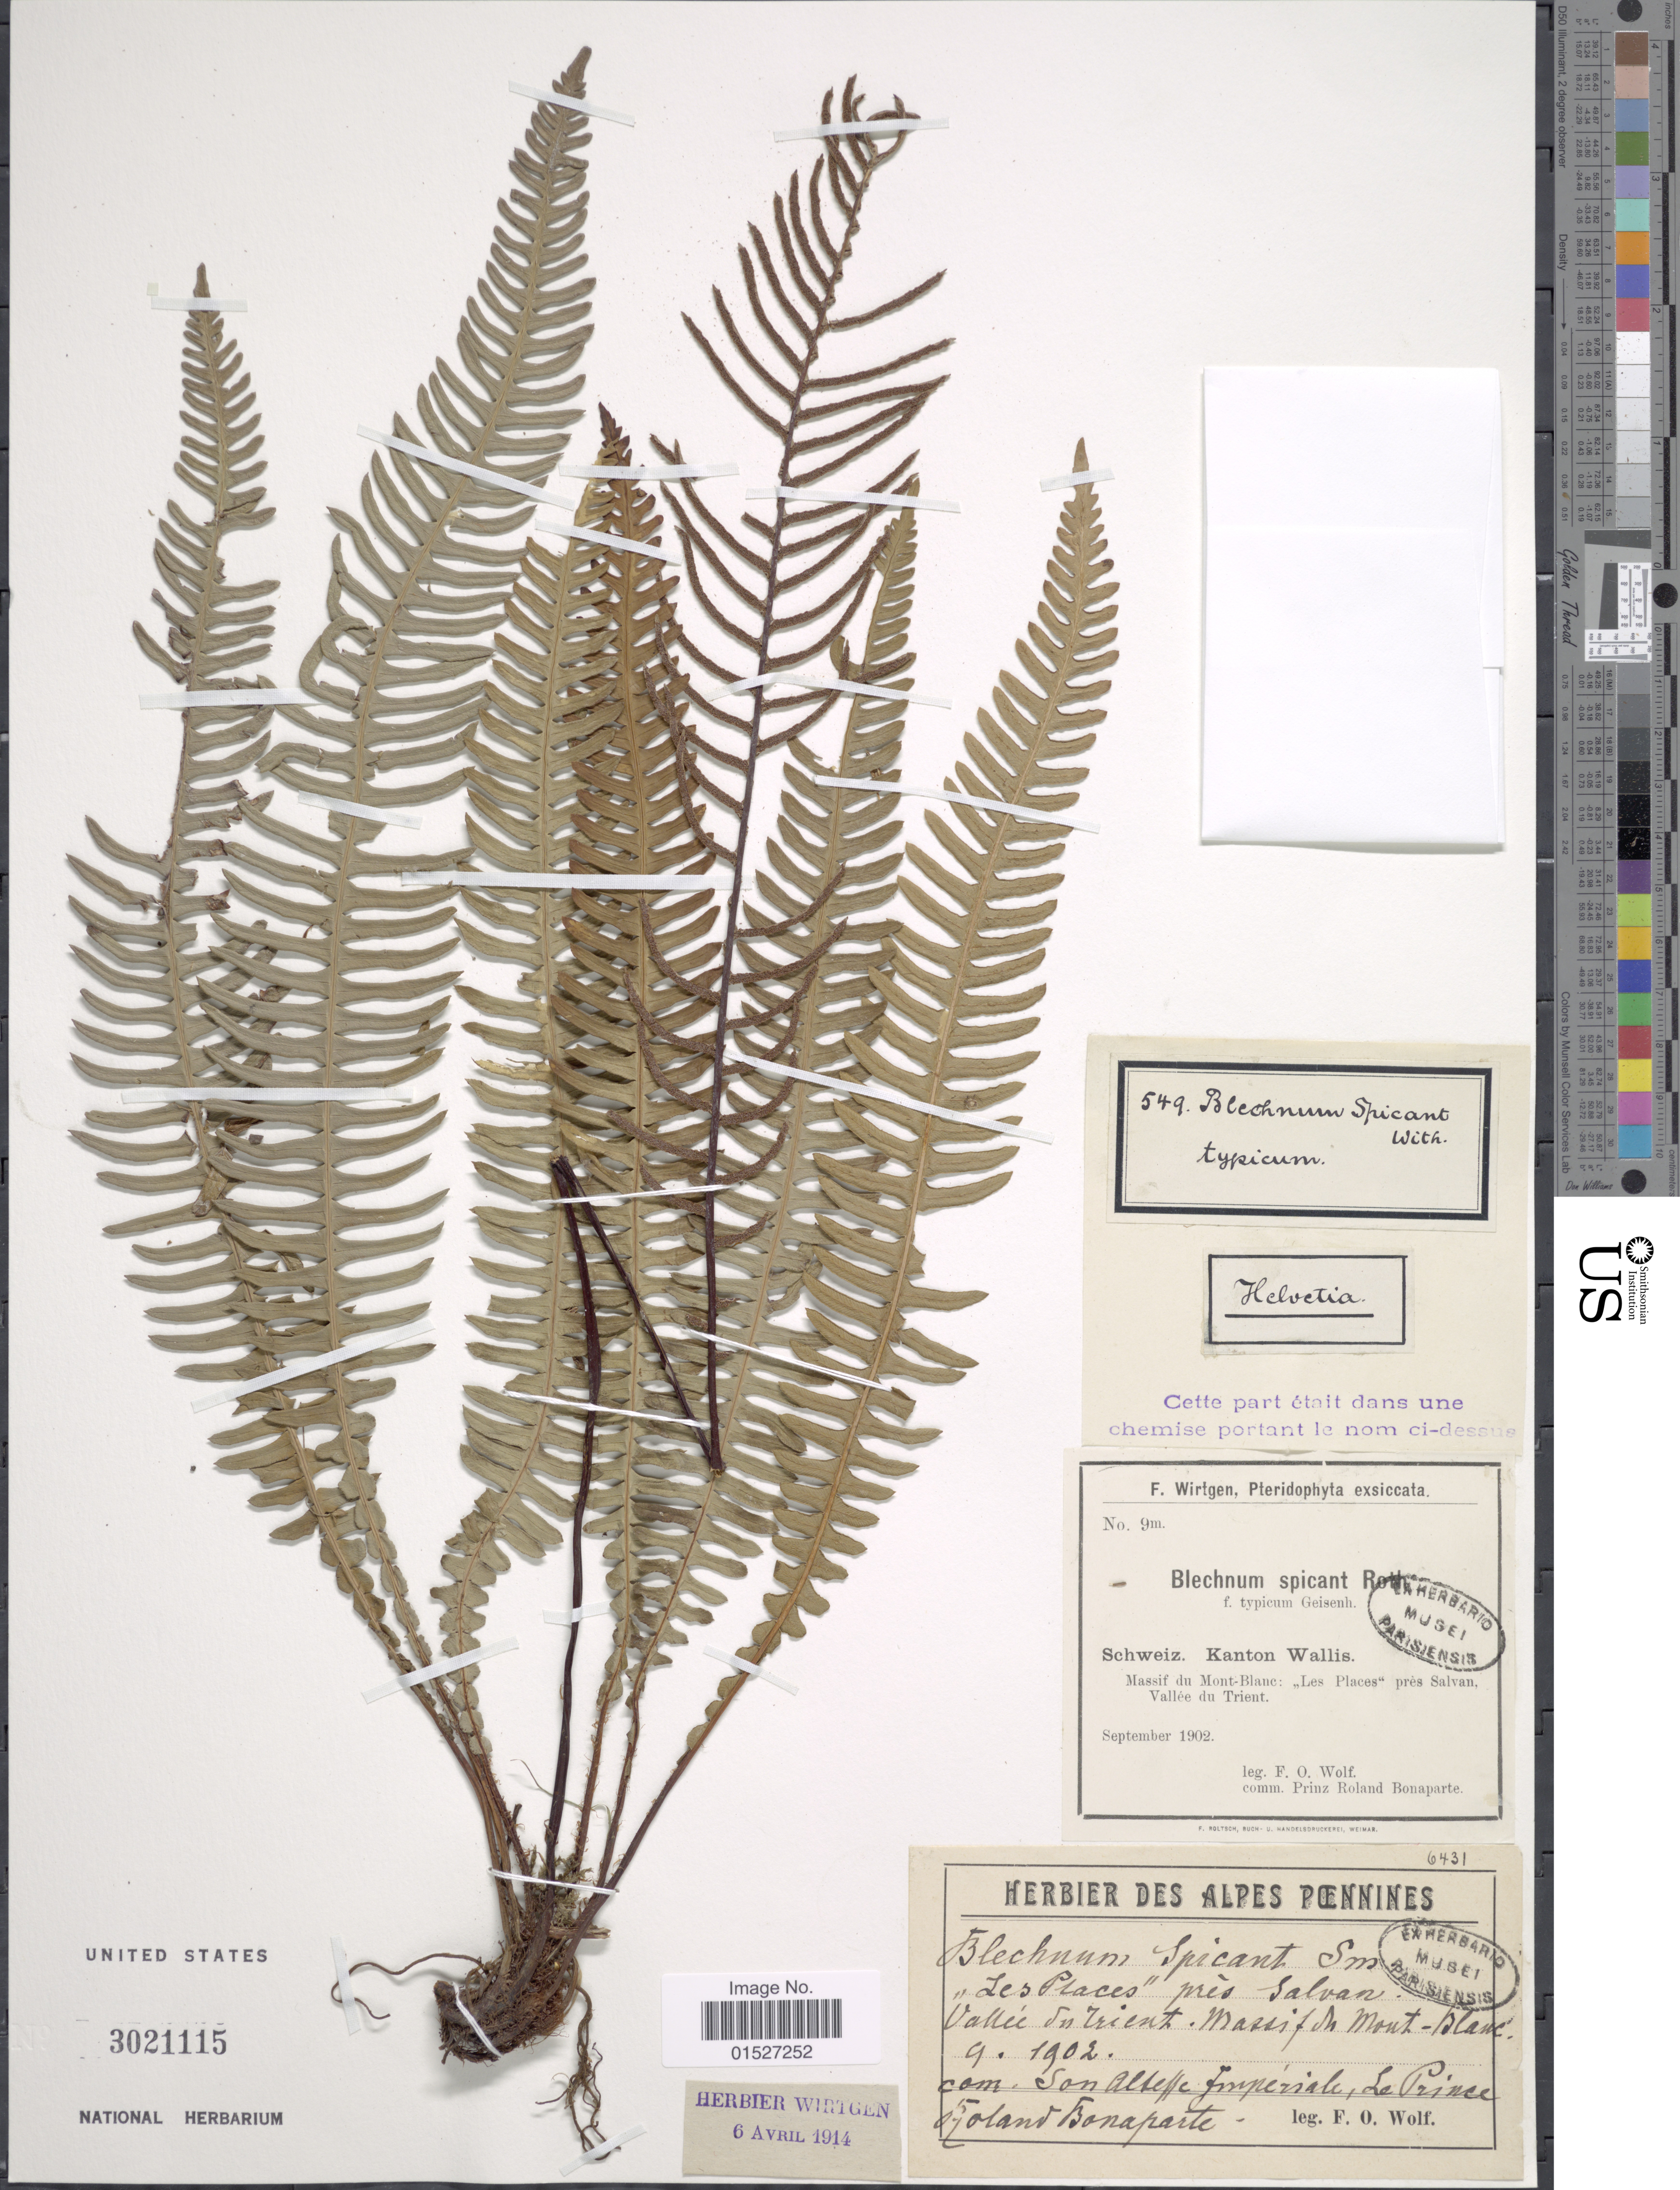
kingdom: Plantae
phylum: Tracheophyta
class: Polypodiopsida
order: Polypodiales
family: Blechnaceae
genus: Blechnum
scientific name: Blechnum spicant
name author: (L.) Sm.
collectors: F. Wolf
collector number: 6431?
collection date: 1902-09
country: Switzerland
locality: Schweiz. Kanton Wallis. Massif du Mont-Blanc: ,,Les Places' pres Salvan, Vallee du Trient.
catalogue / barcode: US 3021115